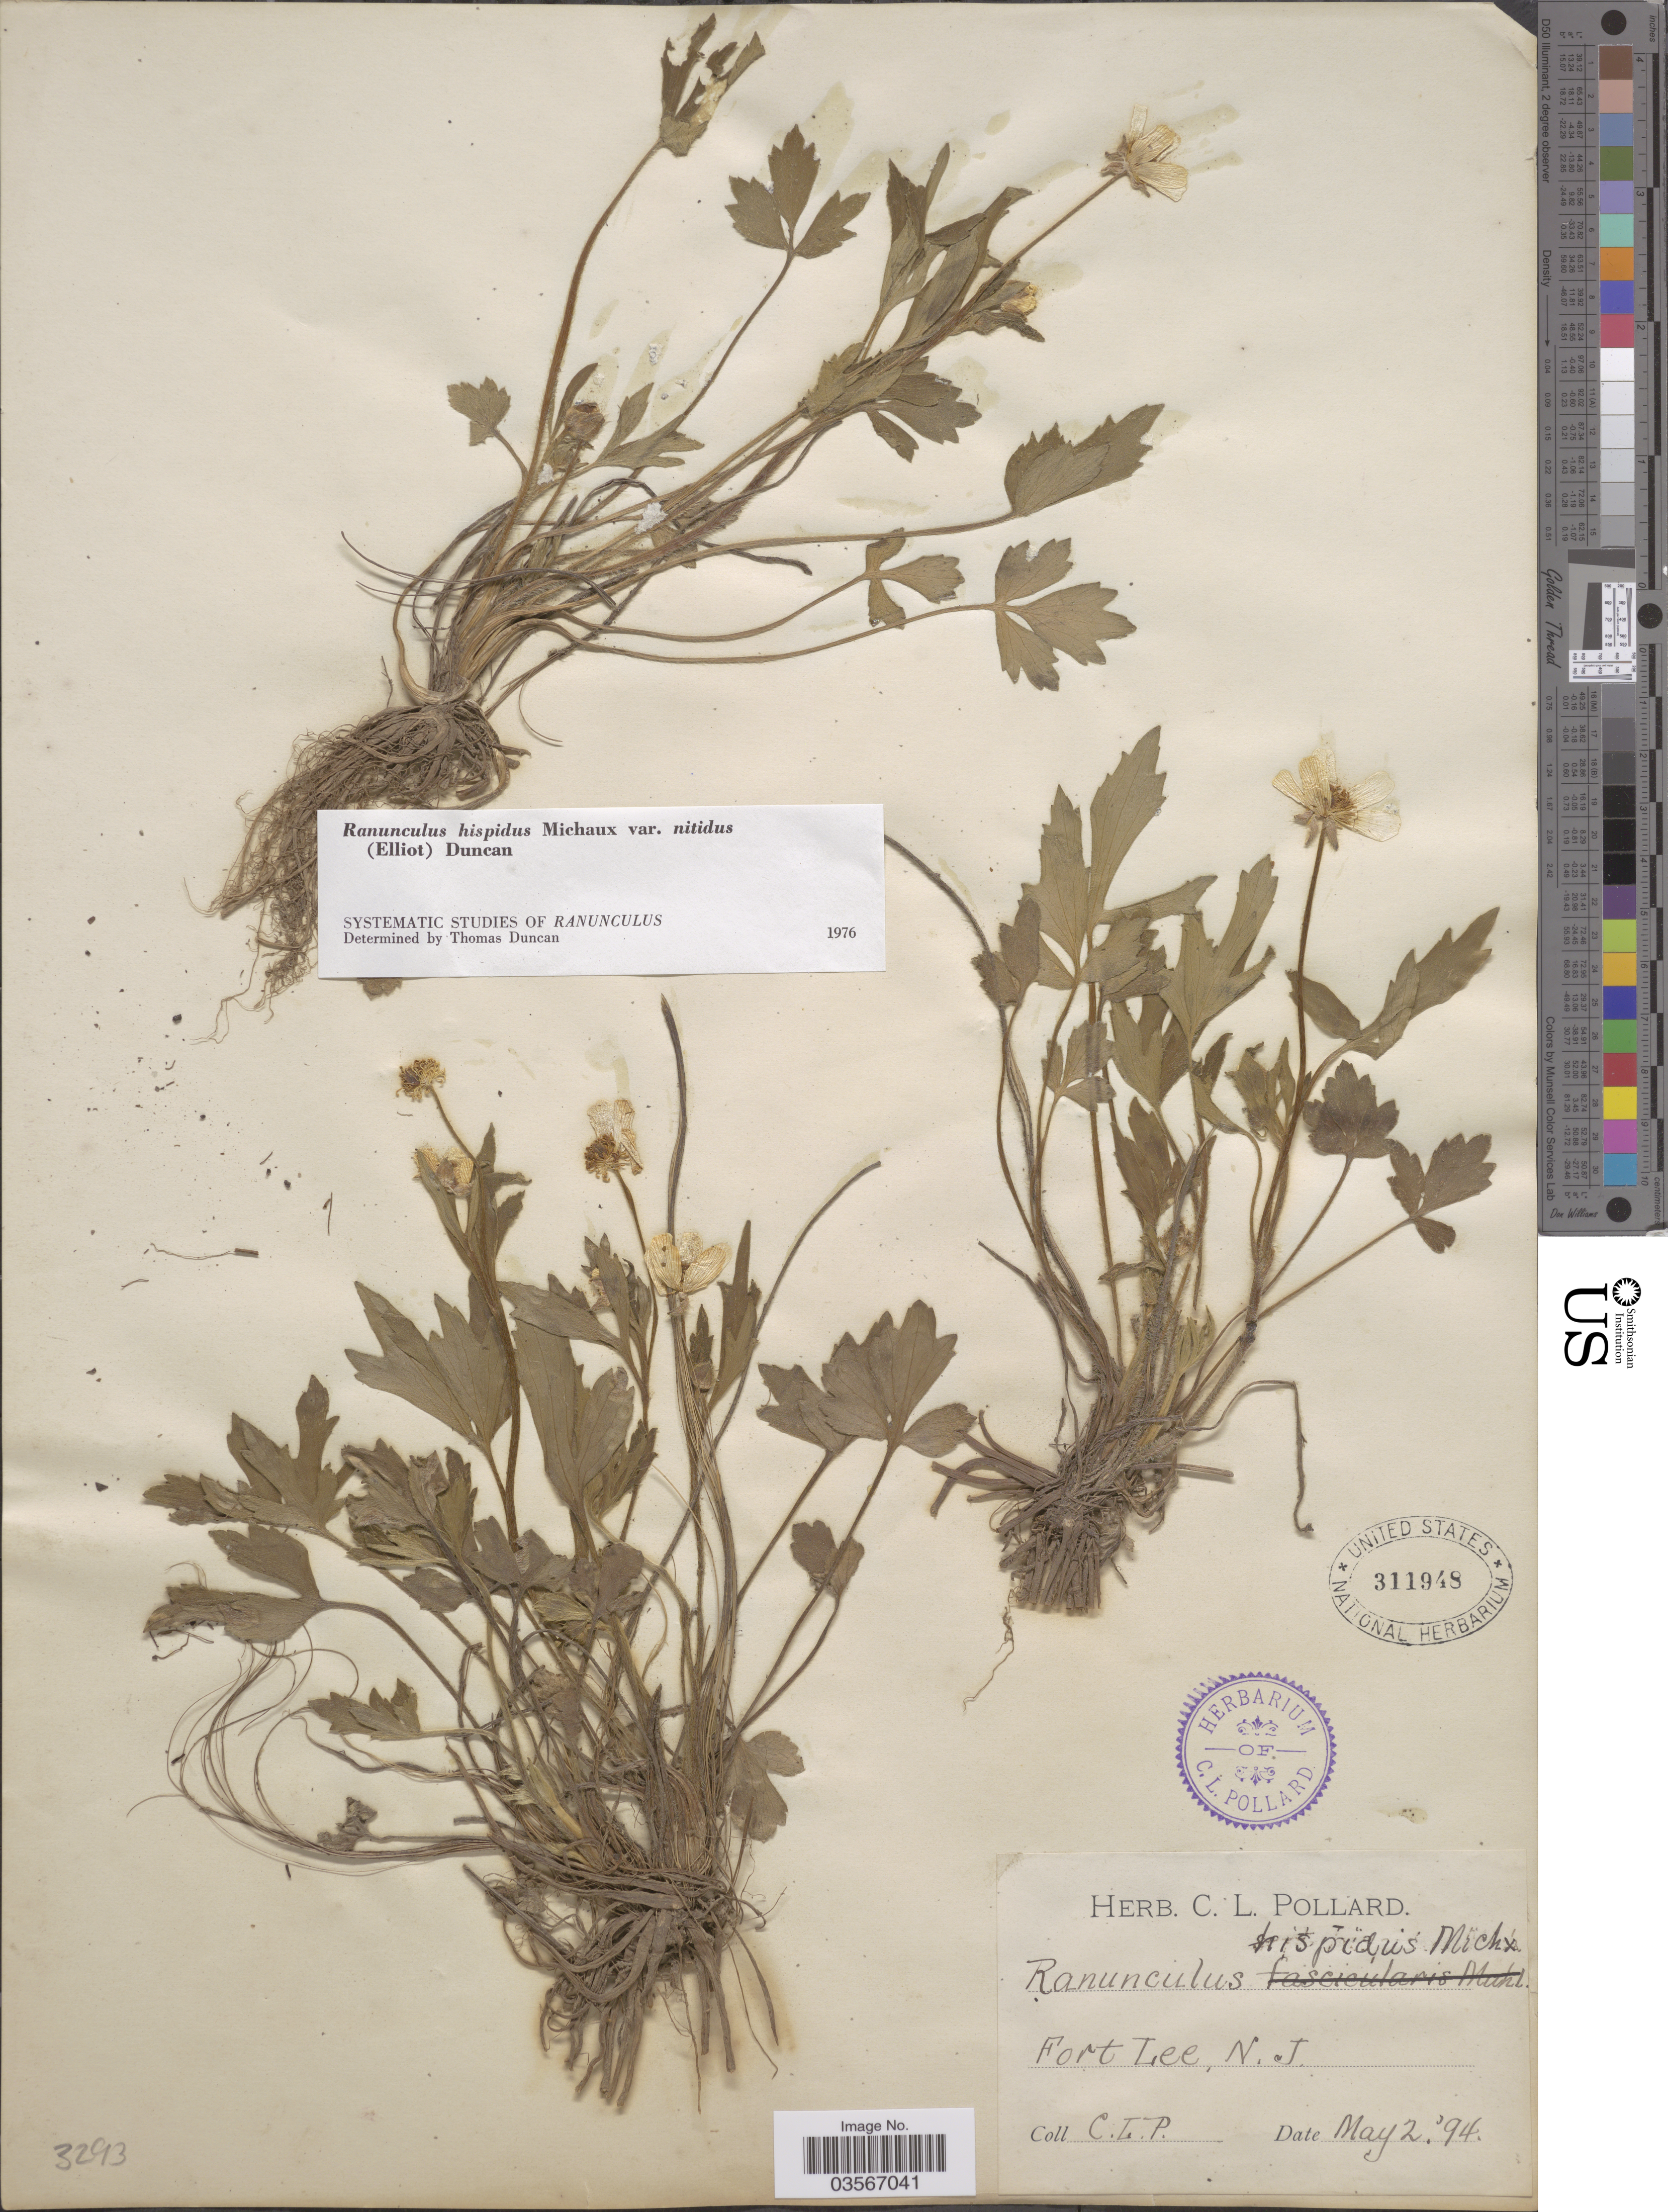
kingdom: Plantae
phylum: Tracheophyta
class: Magnoliopsida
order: Ranunculales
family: Ranunculaceae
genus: Ranunculus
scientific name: Ranunculus hispidus var. nitidus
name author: (Chapm.) T. Duncan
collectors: C. L. Pollard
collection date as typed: Transcribed d/m/y: 2/5/94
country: United States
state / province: New Jersey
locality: Fort Lee.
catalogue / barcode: US 311948